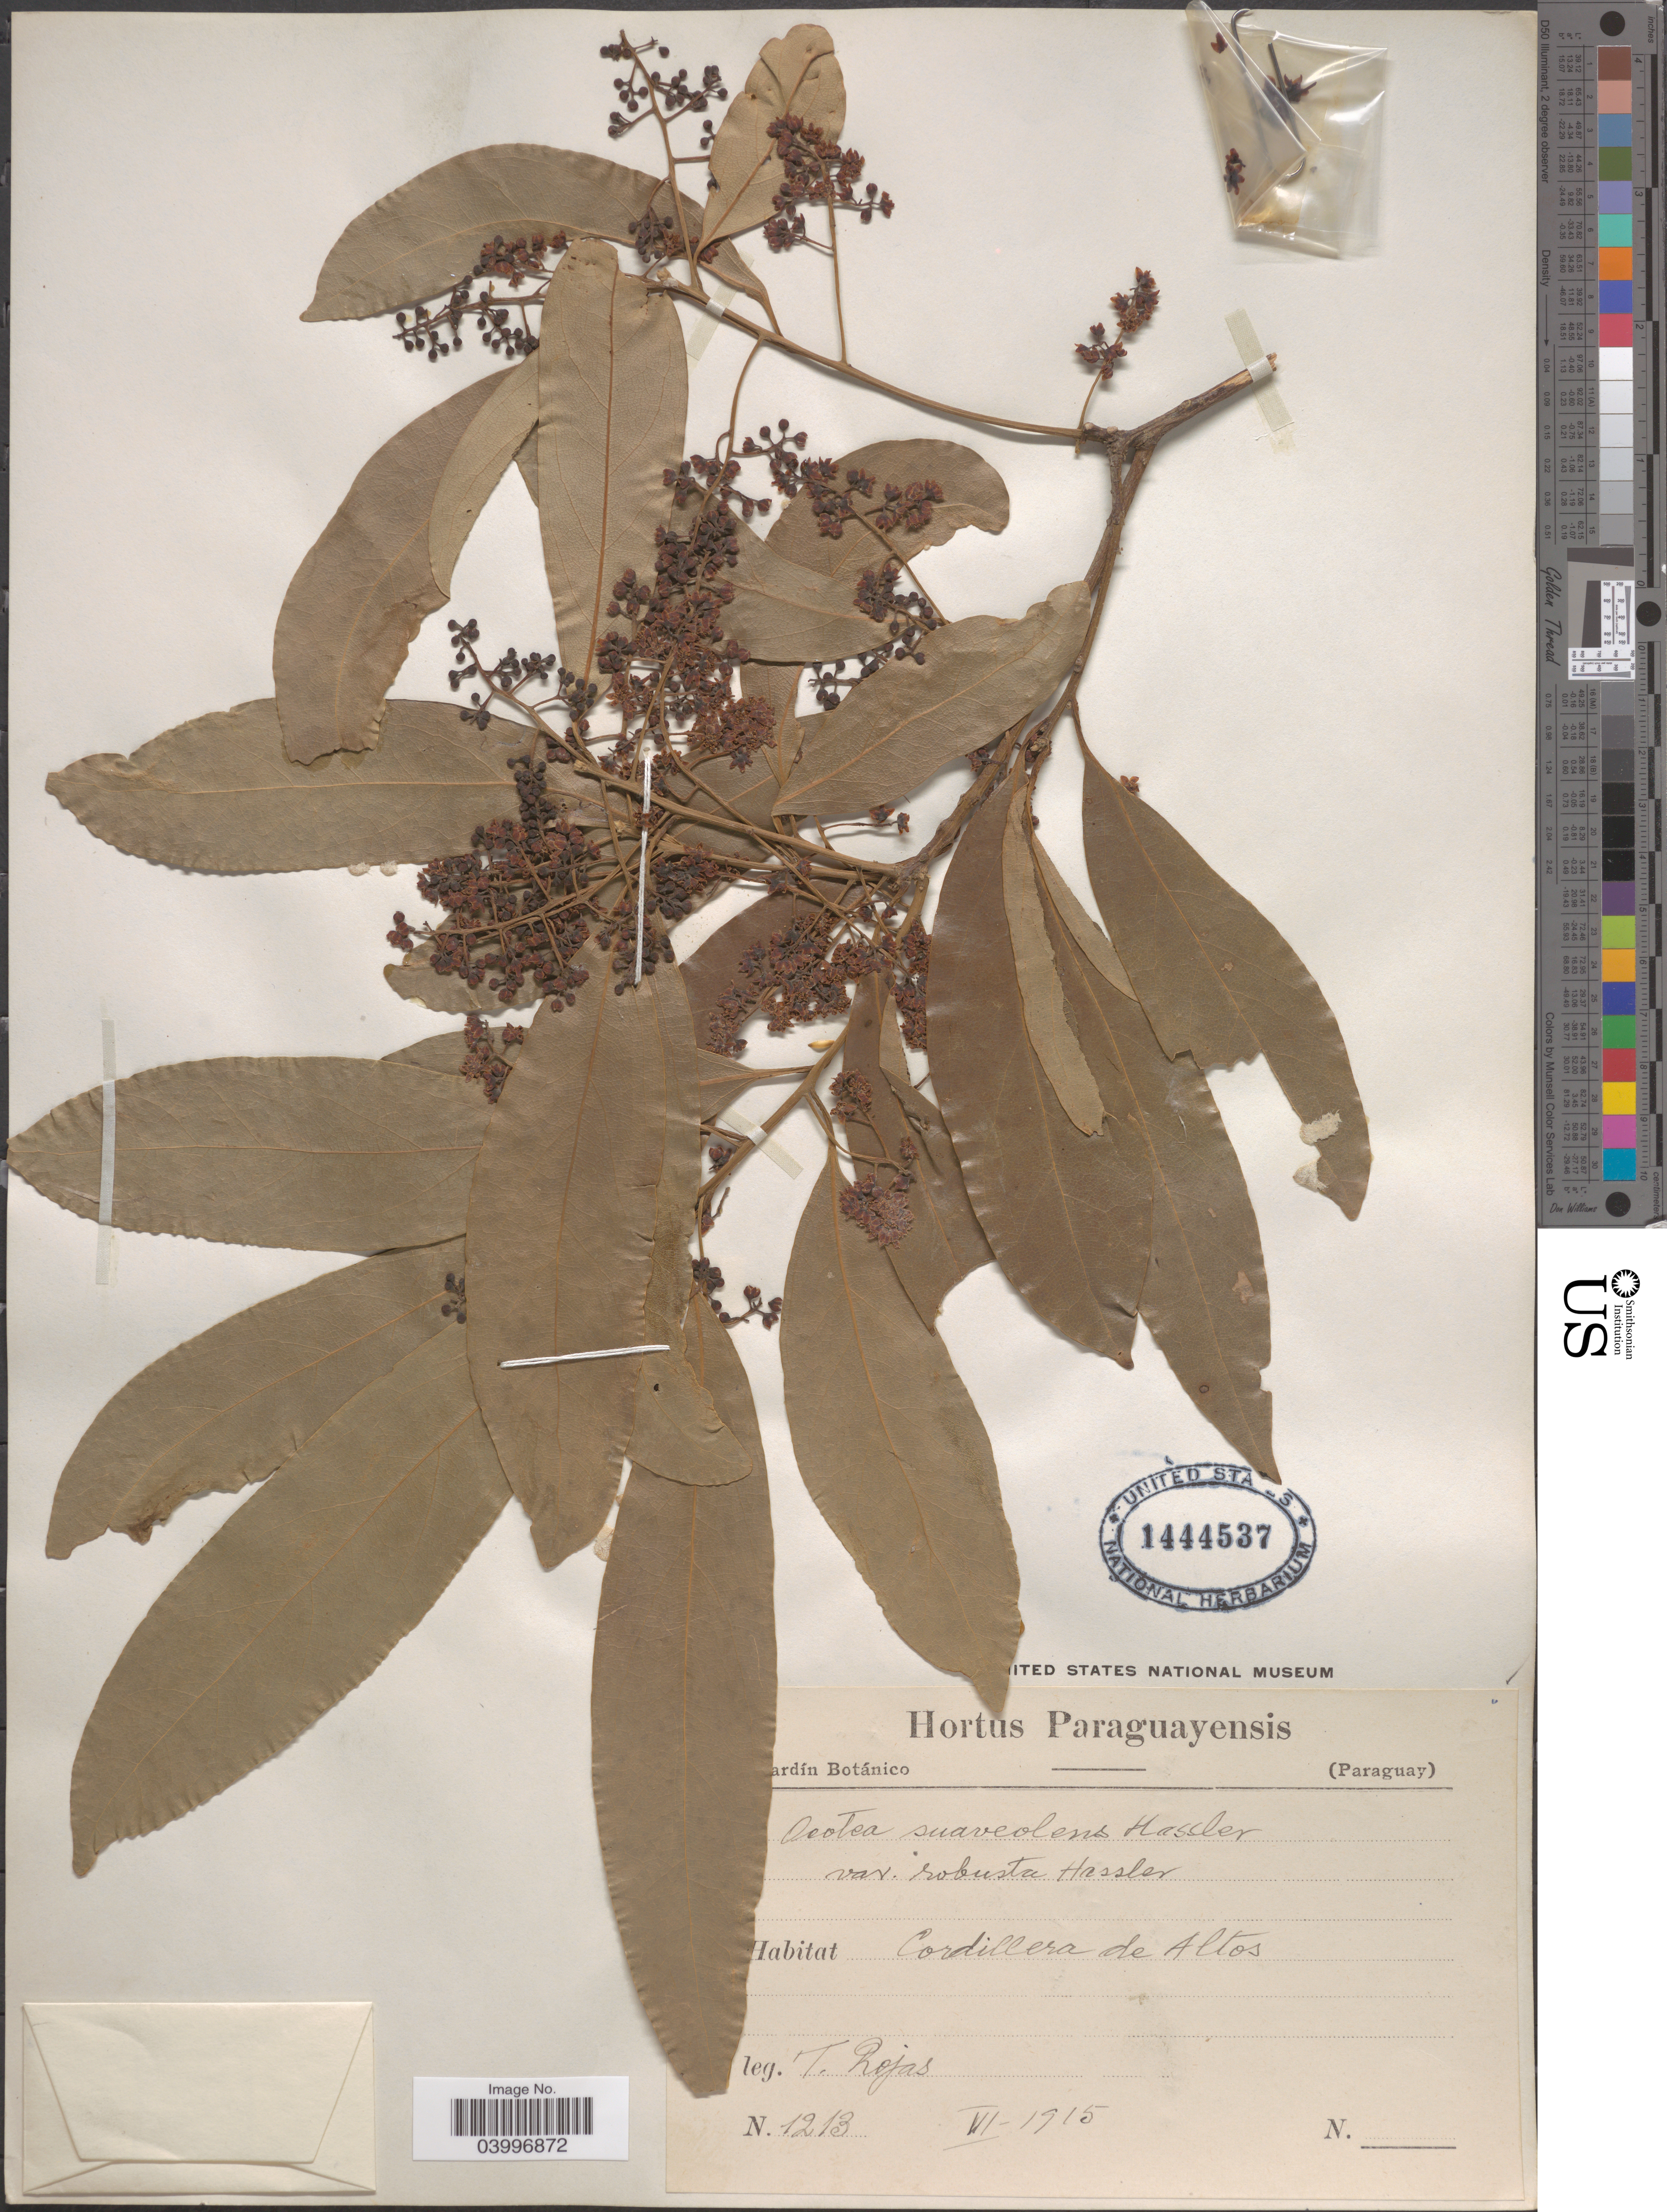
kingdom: Plantae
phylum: Tracheophyta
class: Magnoliopsida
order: Laurales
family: Lauraceae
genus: Ocotea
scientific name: Ocotea suaveolens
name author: (Meisn.) Benth. & Hook. f. ex Hieron.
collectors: T. Rojas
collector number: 1213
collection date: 1915-06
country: Paraguay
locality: Jardín Botánico. Cordillera de Altos.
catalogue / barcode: US 1444537